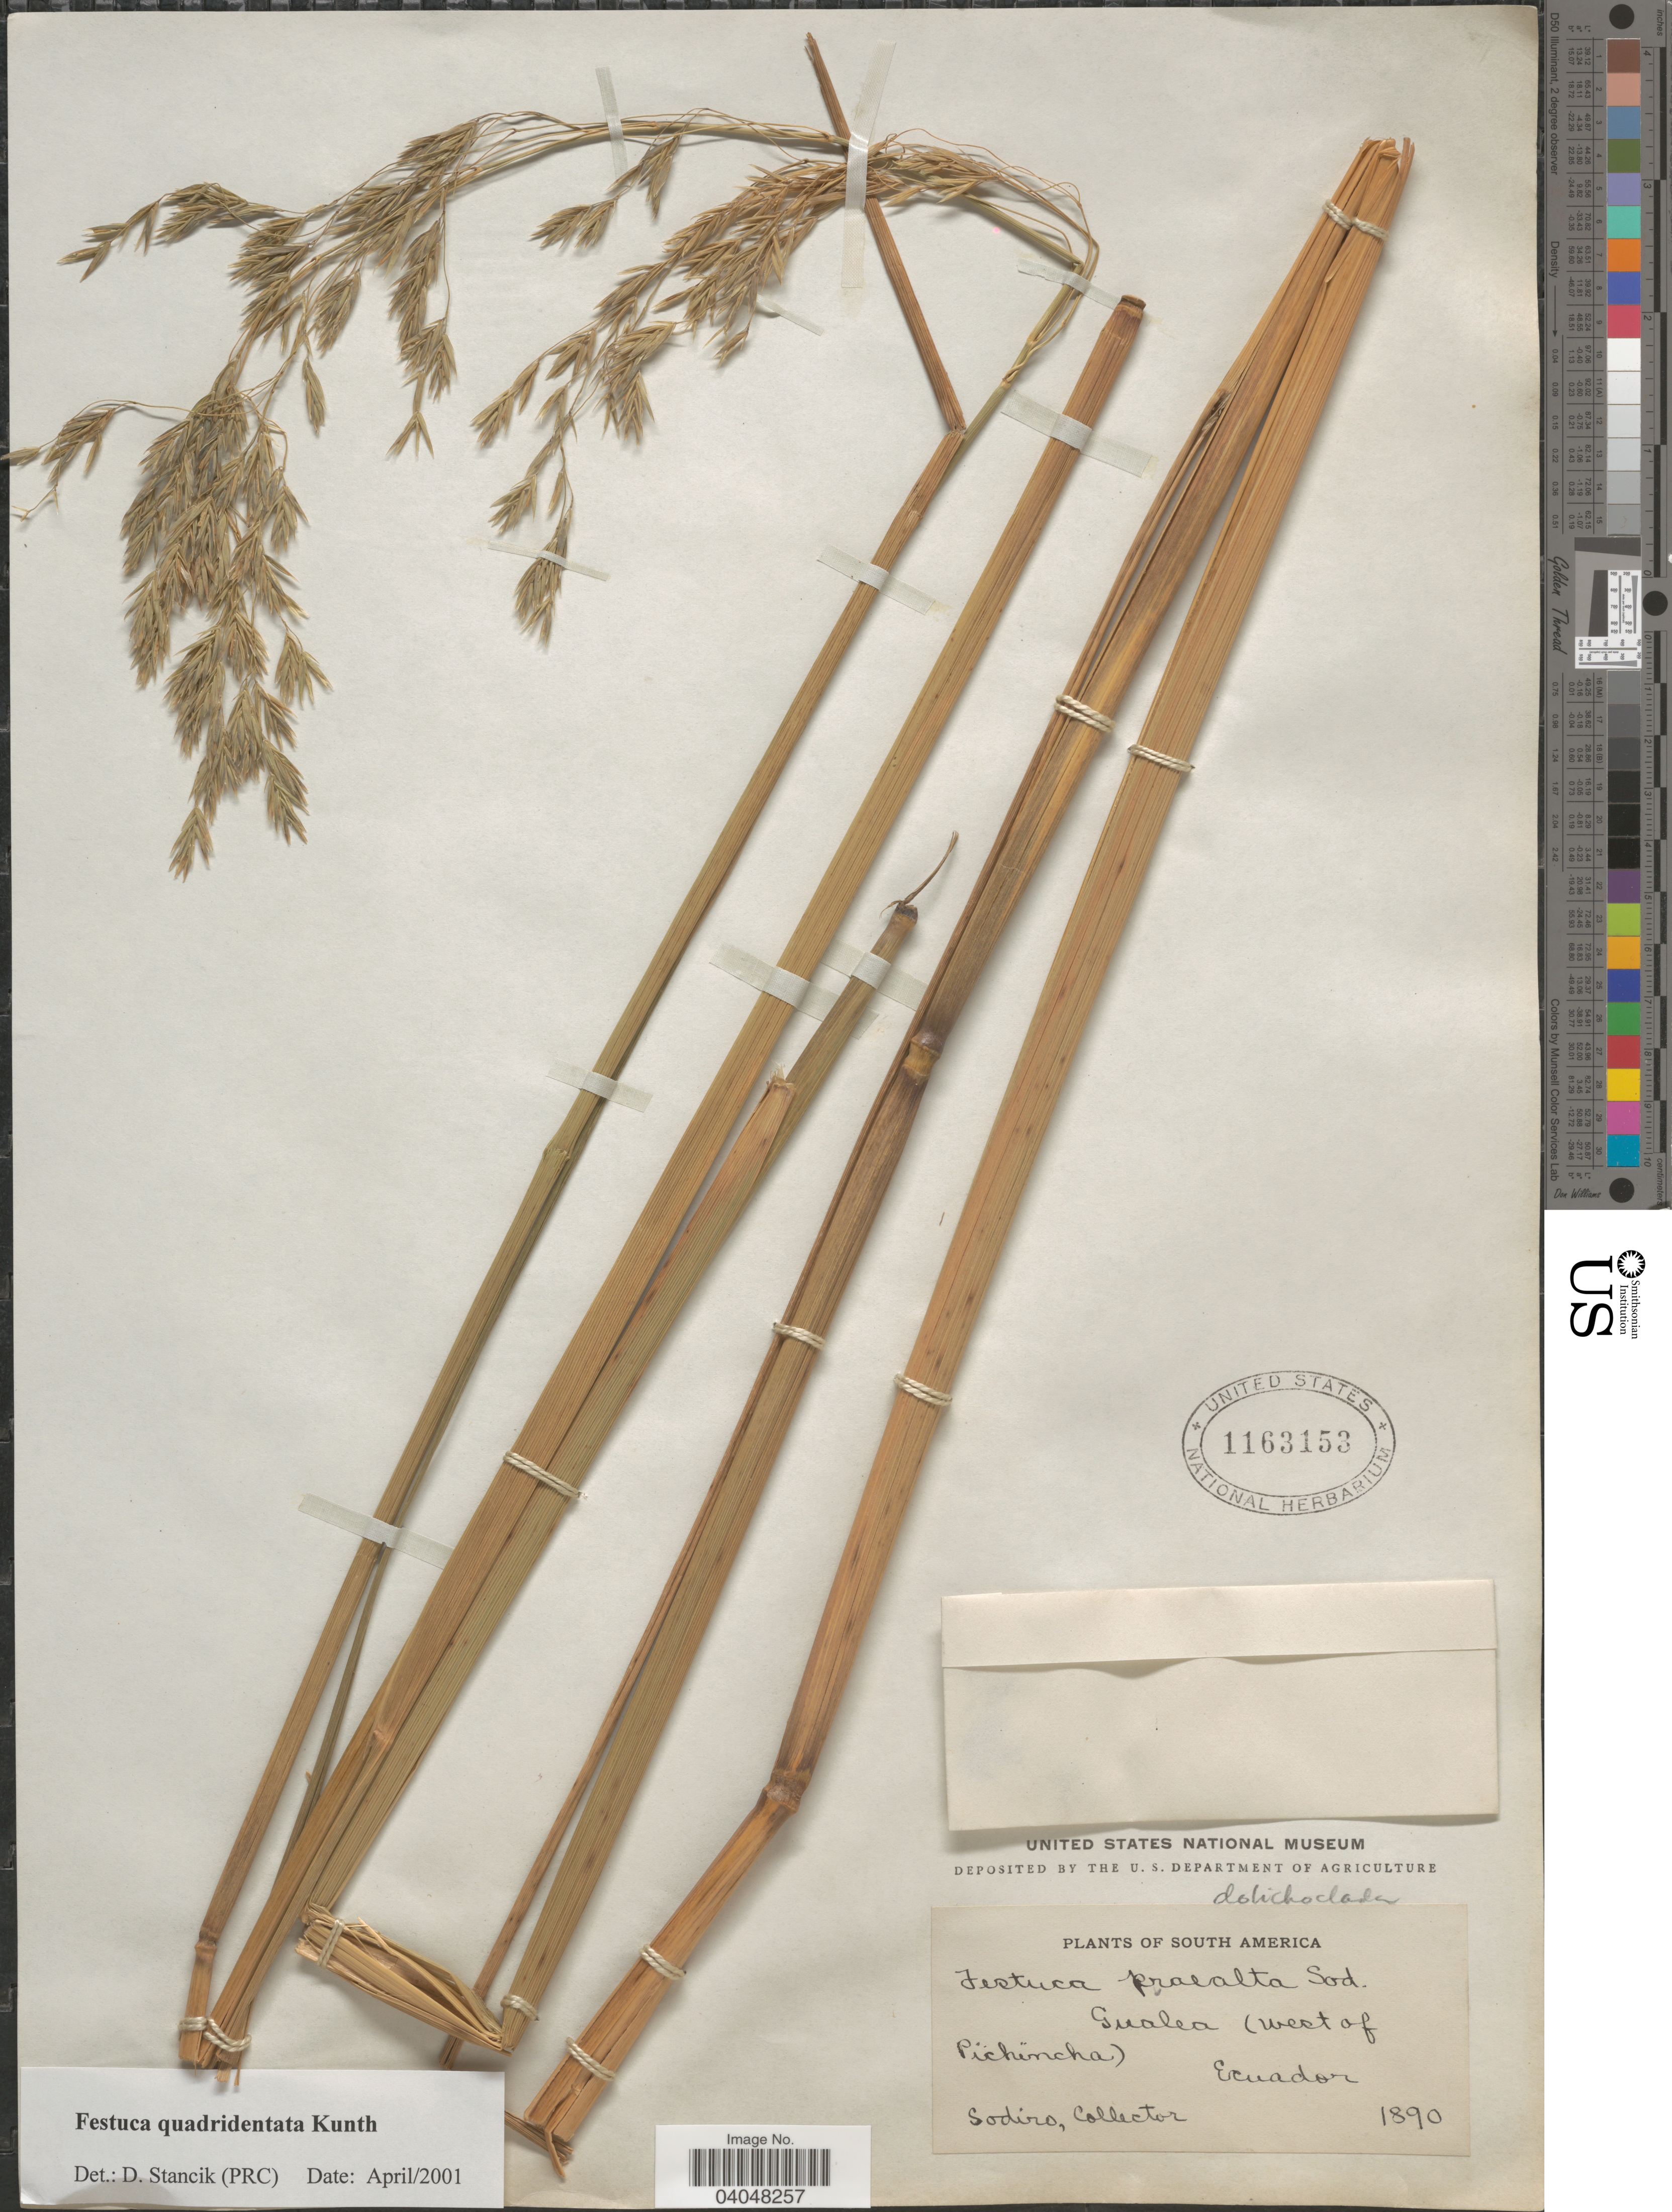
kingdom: Plantae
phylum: Tracheophyta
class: Liliopsida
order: Poales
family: Poaceae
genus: Festuca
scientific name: Festuca quadridentata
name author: Kunth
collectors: Sodiro, --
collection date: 1890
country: Ecuador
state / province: Pichincha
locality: Gualea (west of Pichincha).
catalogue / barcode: US 1163153